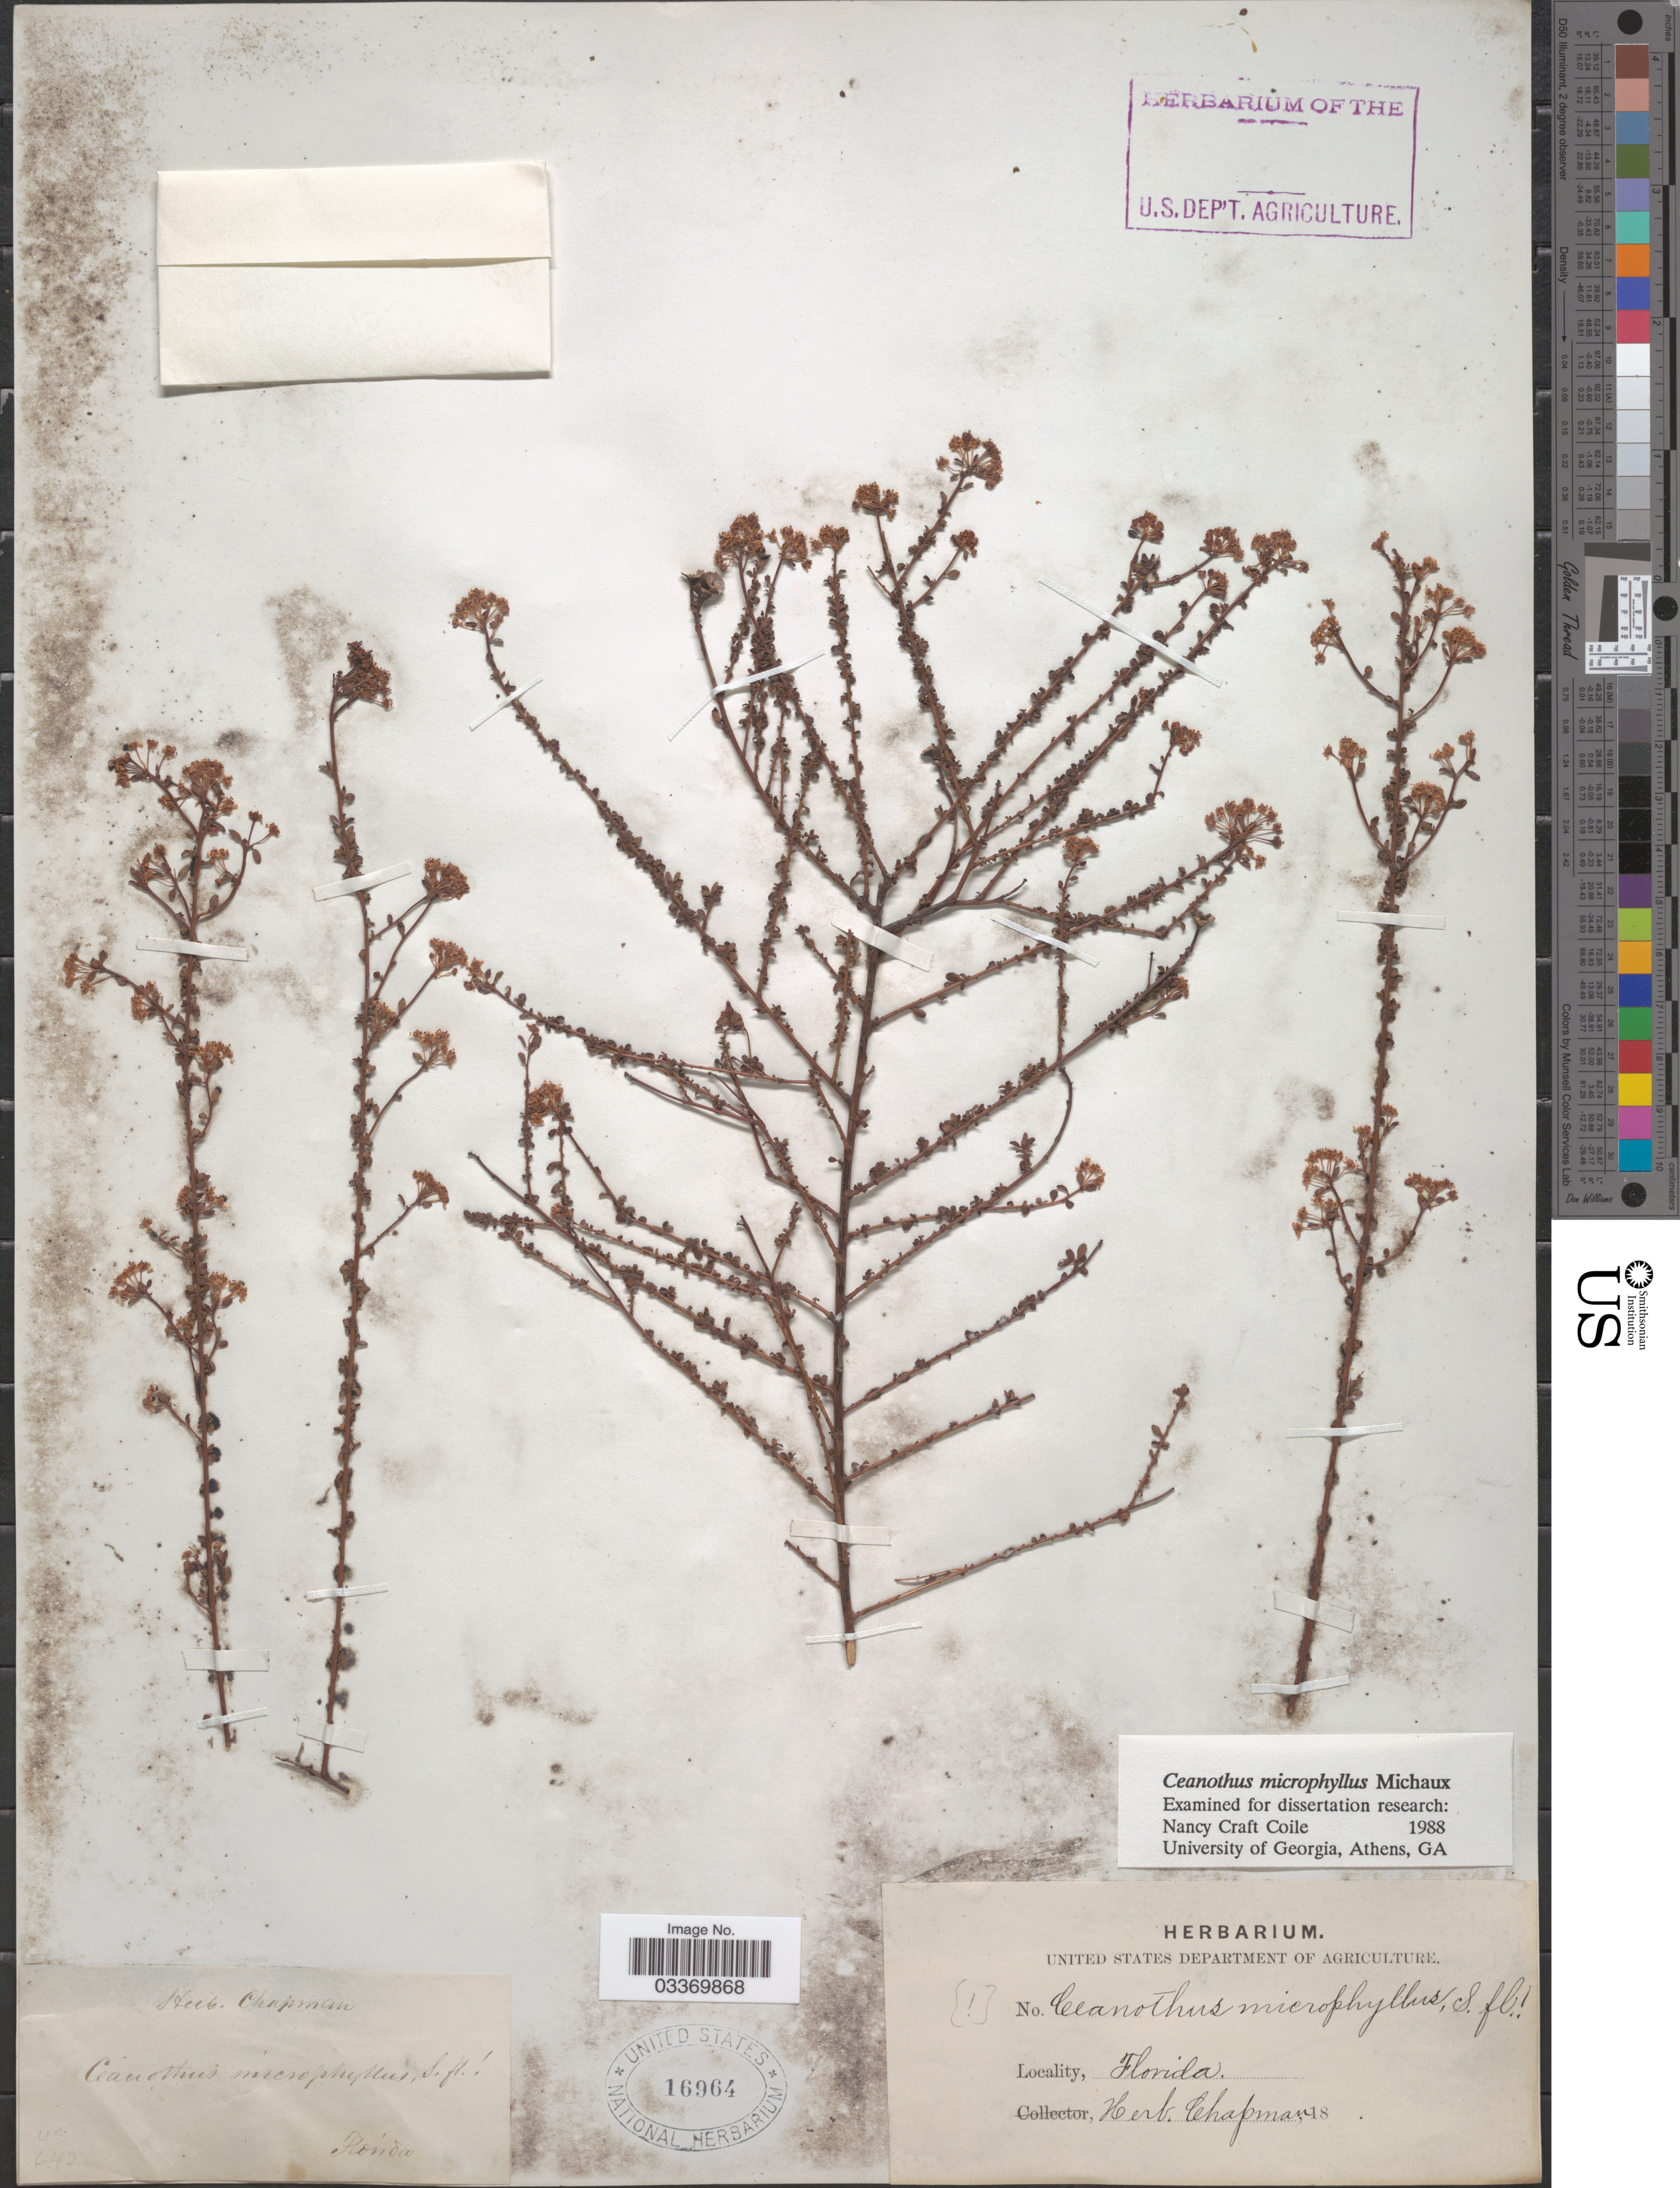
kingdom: Plantae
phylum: Tracheophyta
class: Magnoliopsida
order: Rosales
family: Rhamnaceae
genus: Ceanothus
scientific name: Ceanothus microphyllus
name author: Michx.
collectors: ex herb. Chapman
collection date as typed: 18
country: United States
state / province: Florida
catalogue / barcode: US 16964